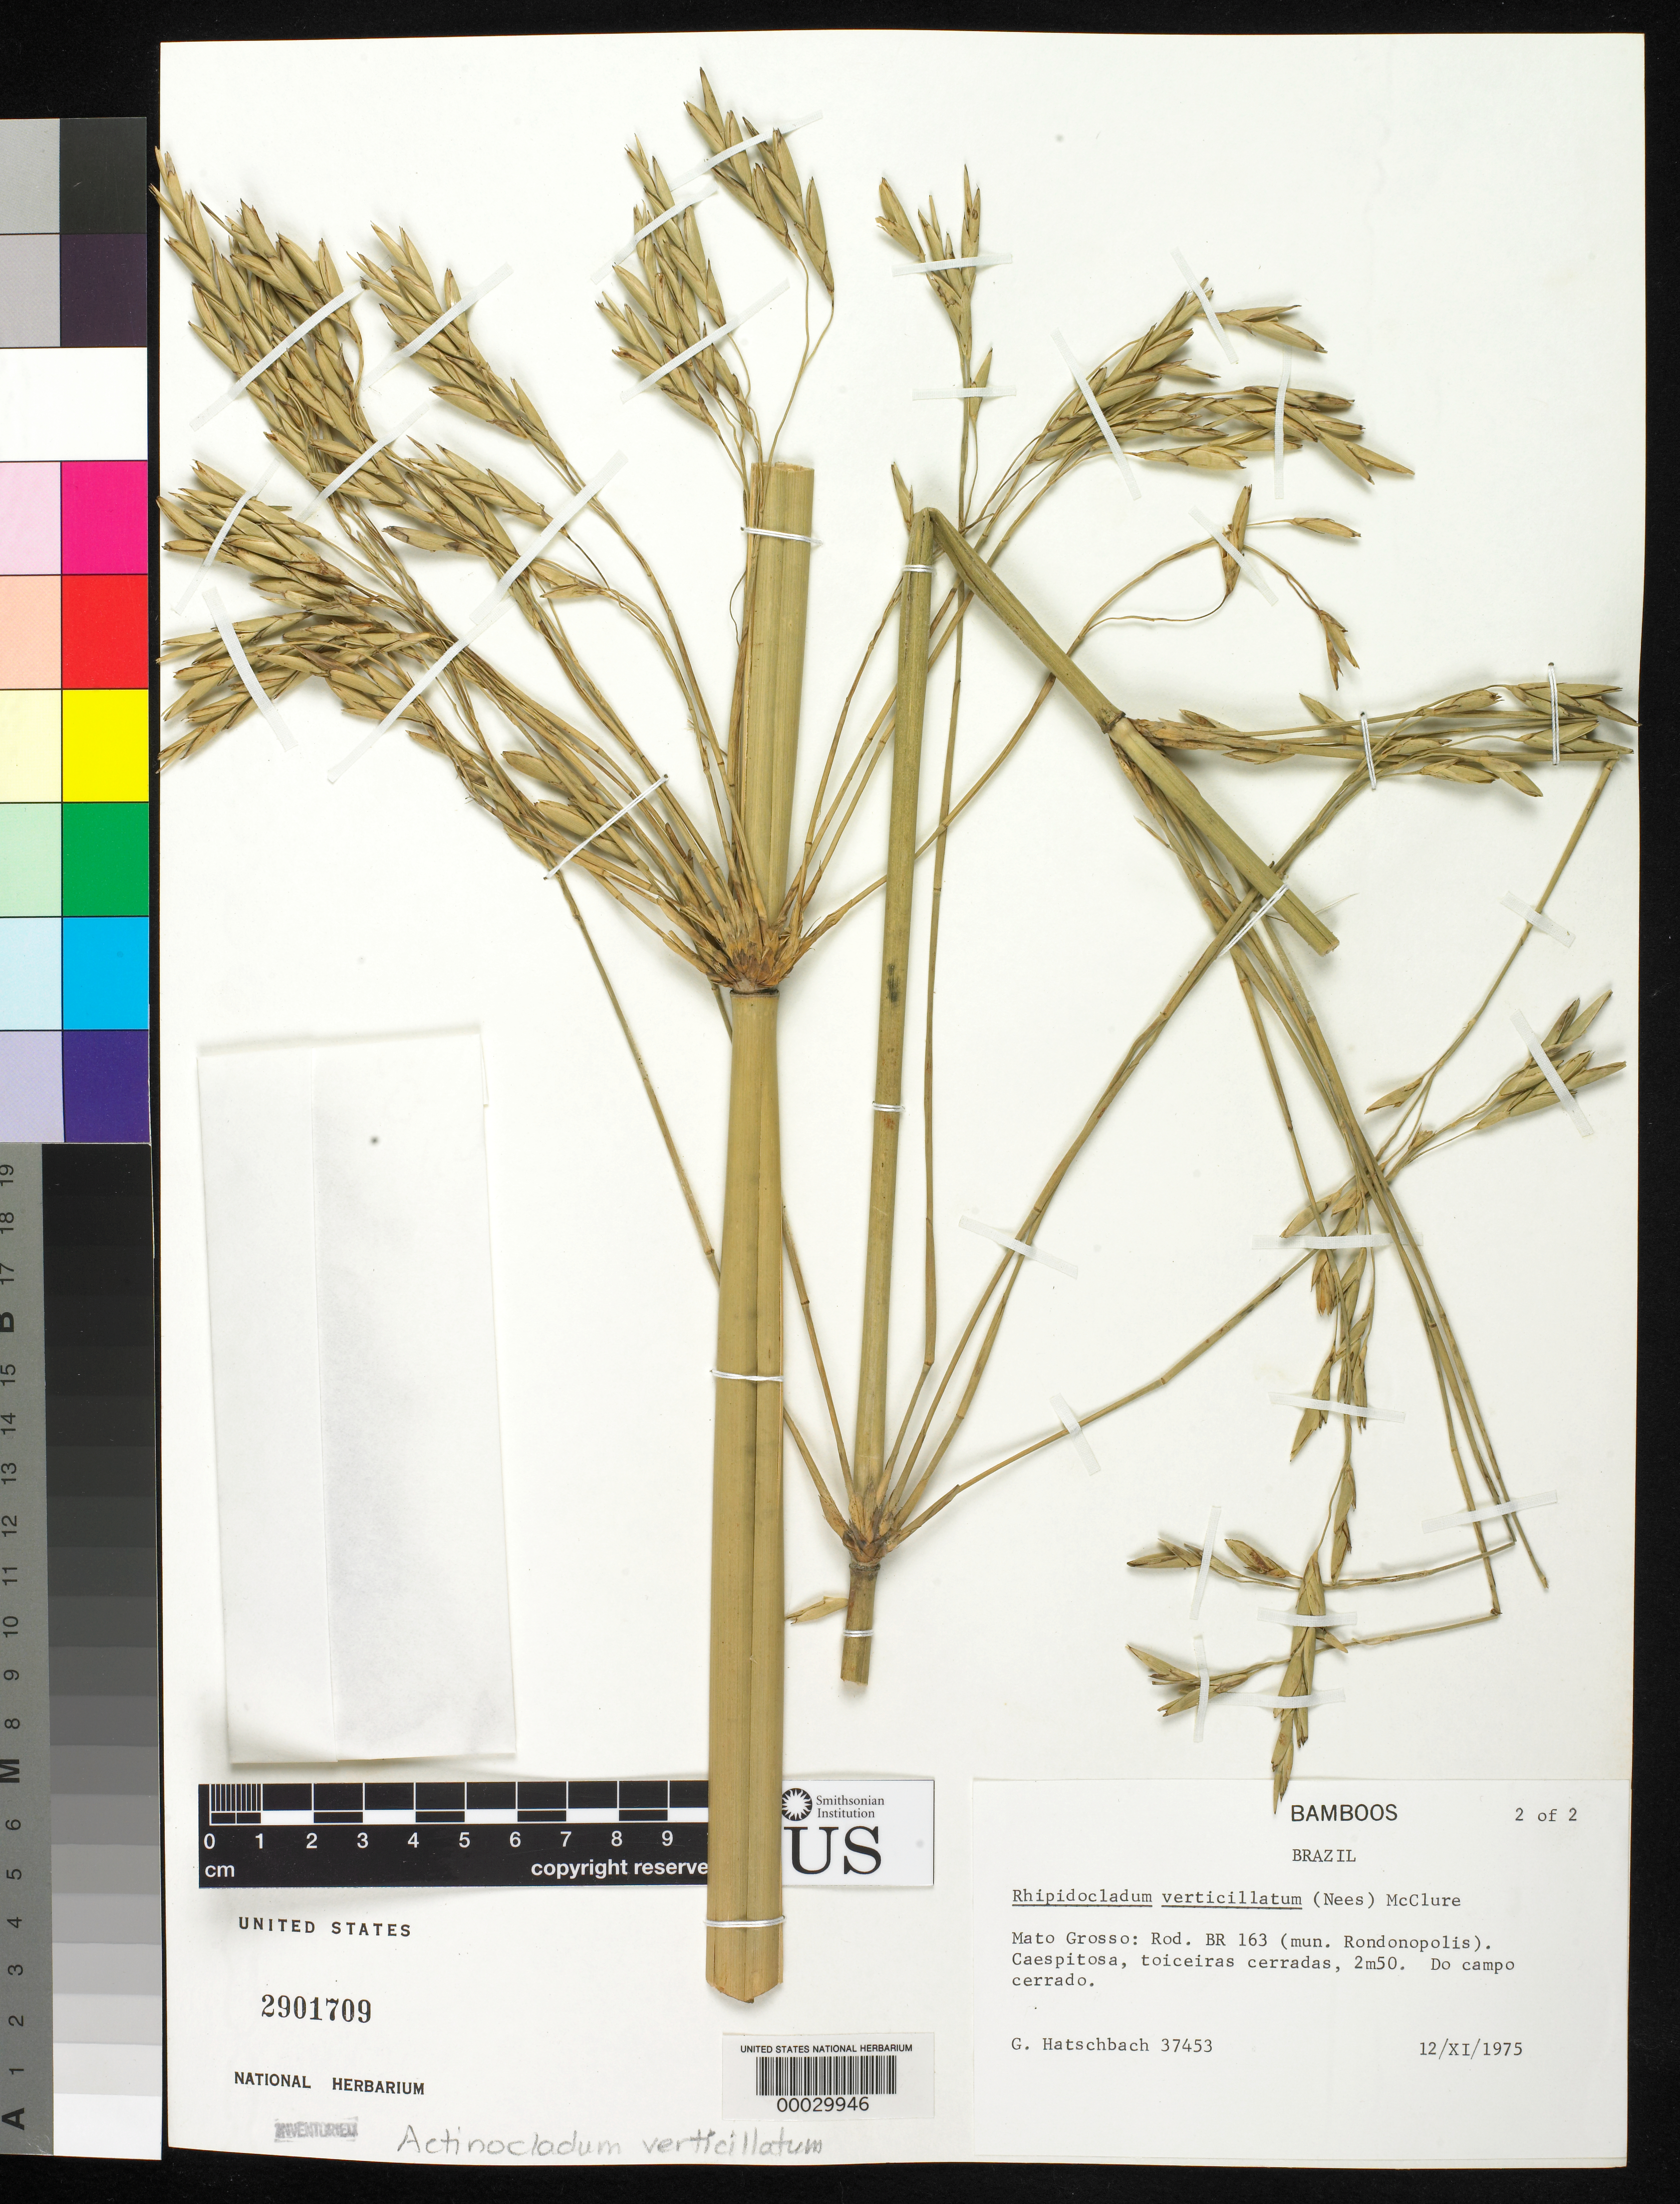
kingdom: Plantae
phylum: Tracheophyta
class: Liliopsida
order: Poales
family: Poaceae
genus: Actinocladum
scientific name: Actinocladum verticillatum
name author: (Nees) McClure ex Soderstr.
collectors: G. Hatschbach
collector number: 37453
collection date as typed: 12 Nov 1975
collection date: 1975-11-12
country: Brazil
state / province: Mato Grosso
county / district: Rondonópolis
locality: Rod. br 163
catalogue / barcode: US 2901709